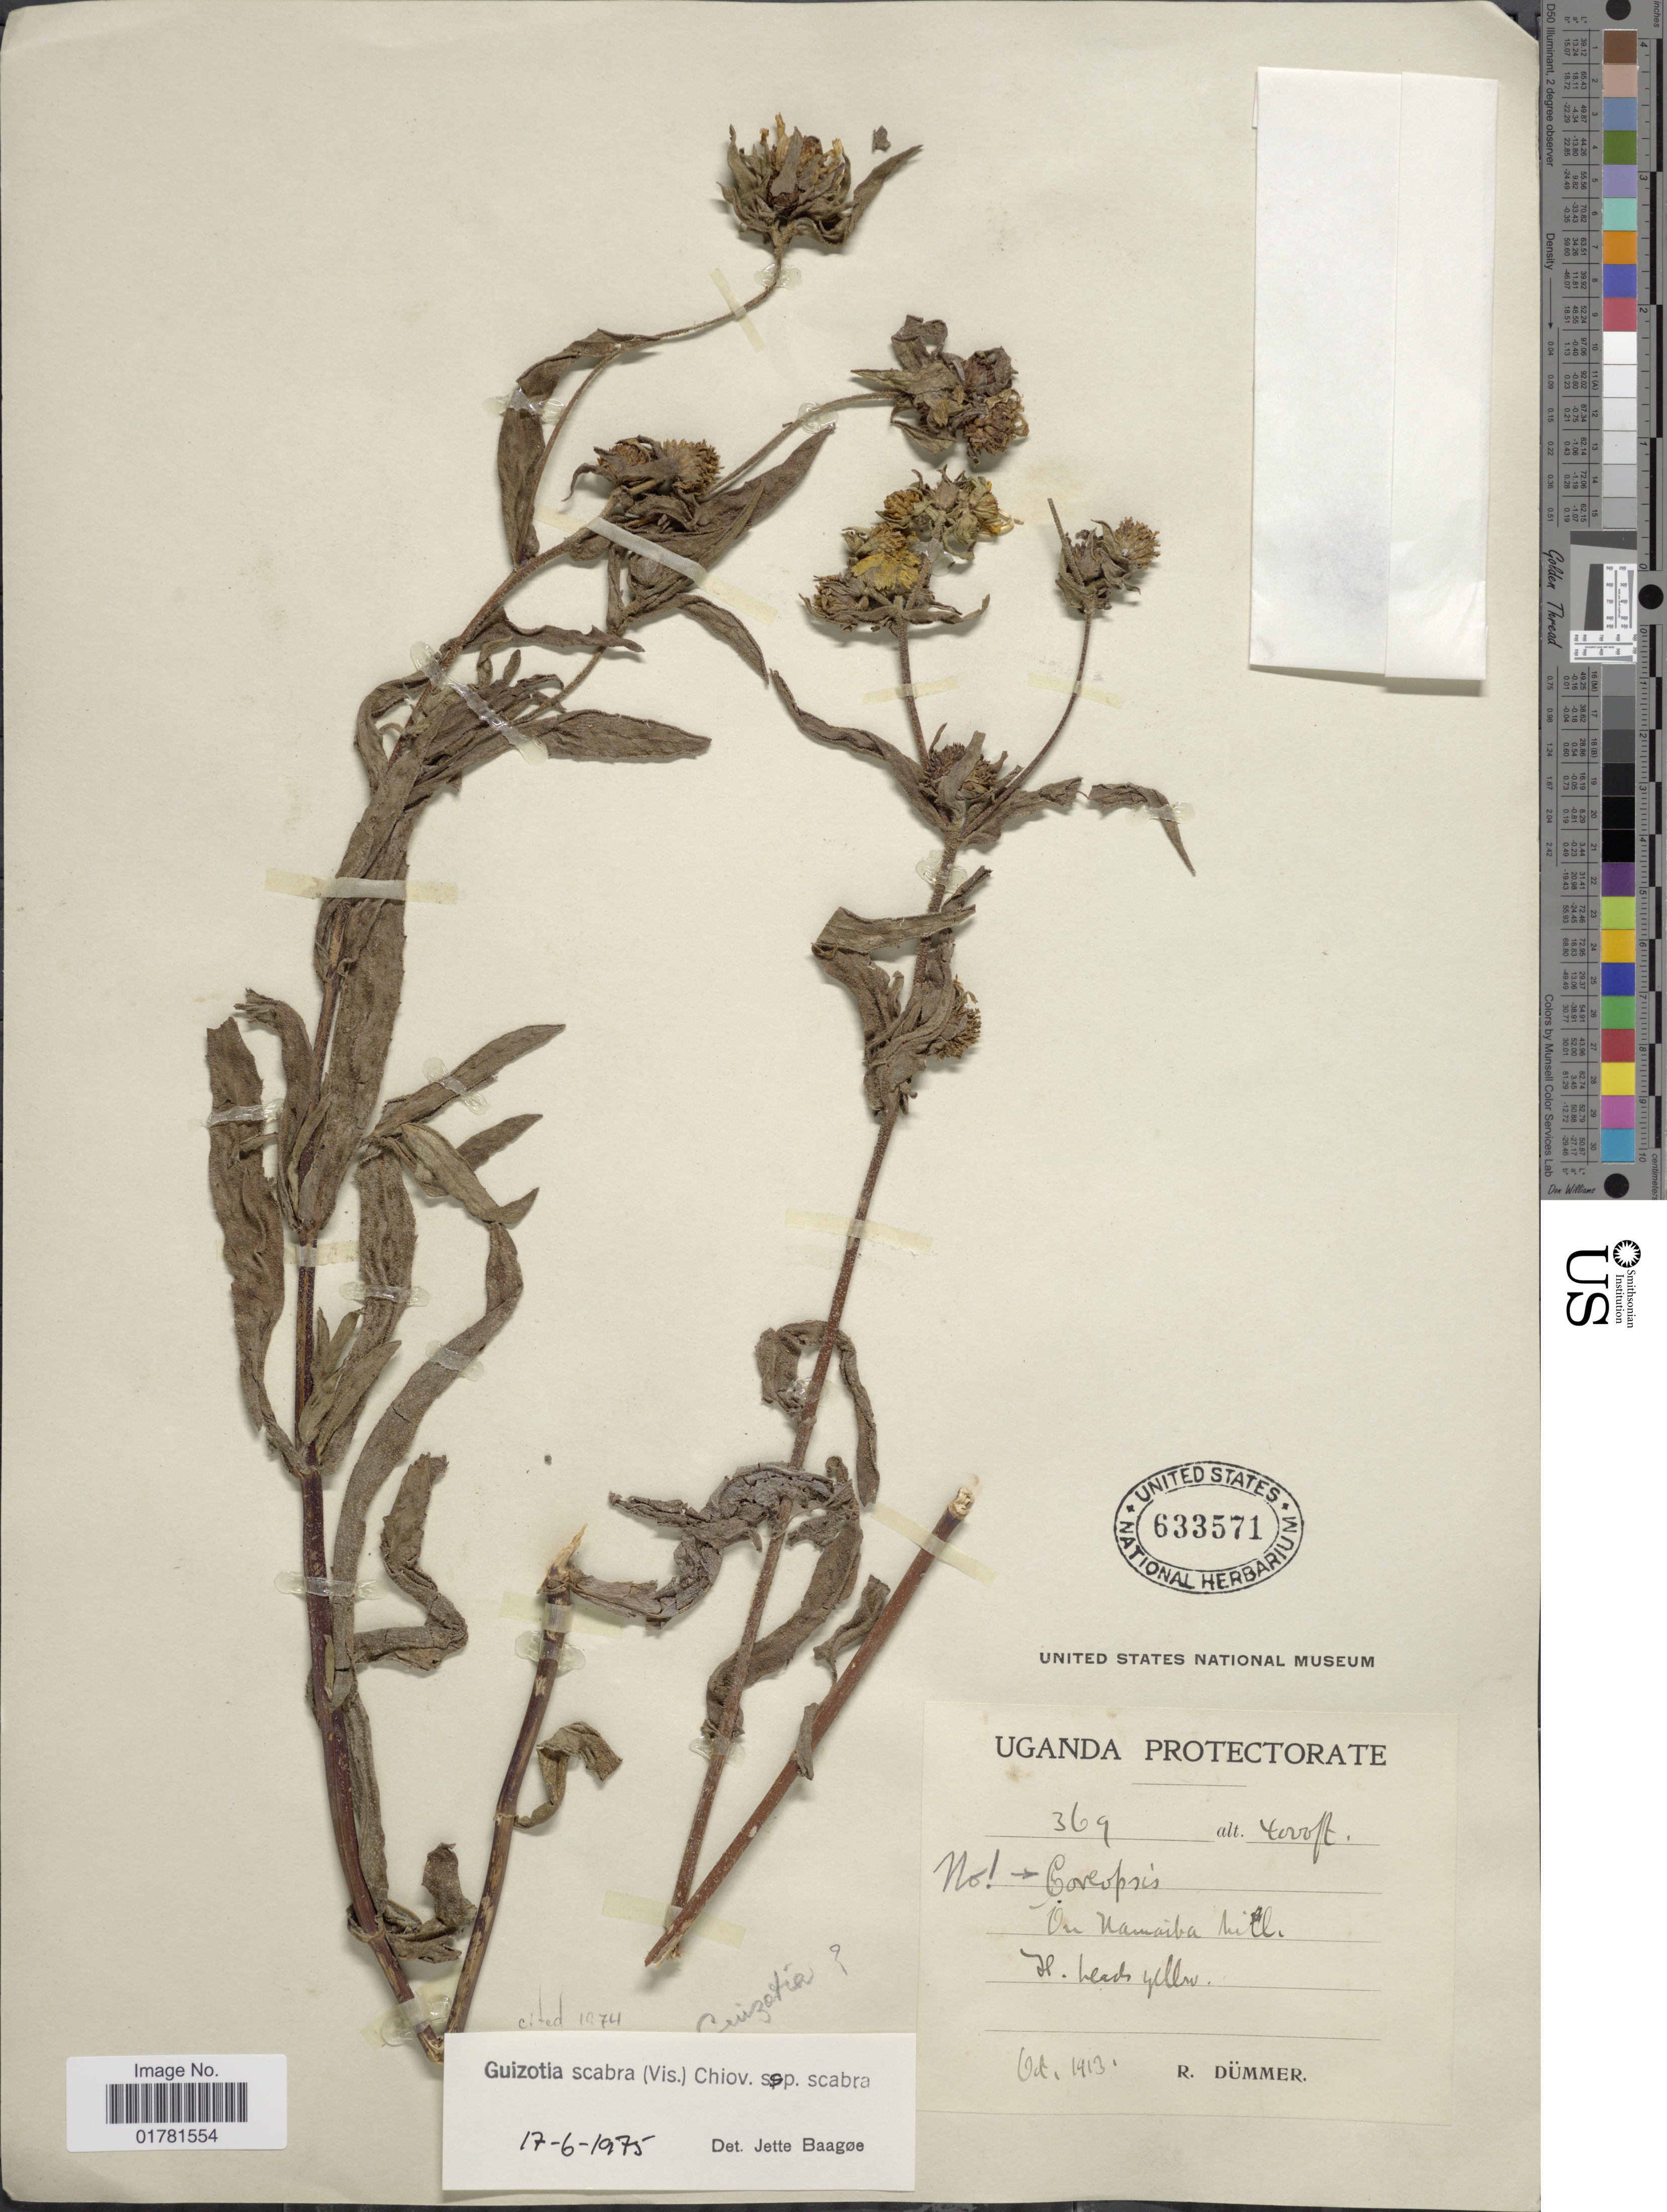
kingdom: Plantae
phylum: Tracheophyta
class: Magnoliopsida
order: Asterales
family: Asteraceae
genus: Guizotia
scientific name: Guizotia scabra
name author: Chiov.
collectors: R. Dümmer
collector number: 369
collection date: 1913-10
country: Uganda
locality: On Namaiba hill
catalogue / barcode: US 633571